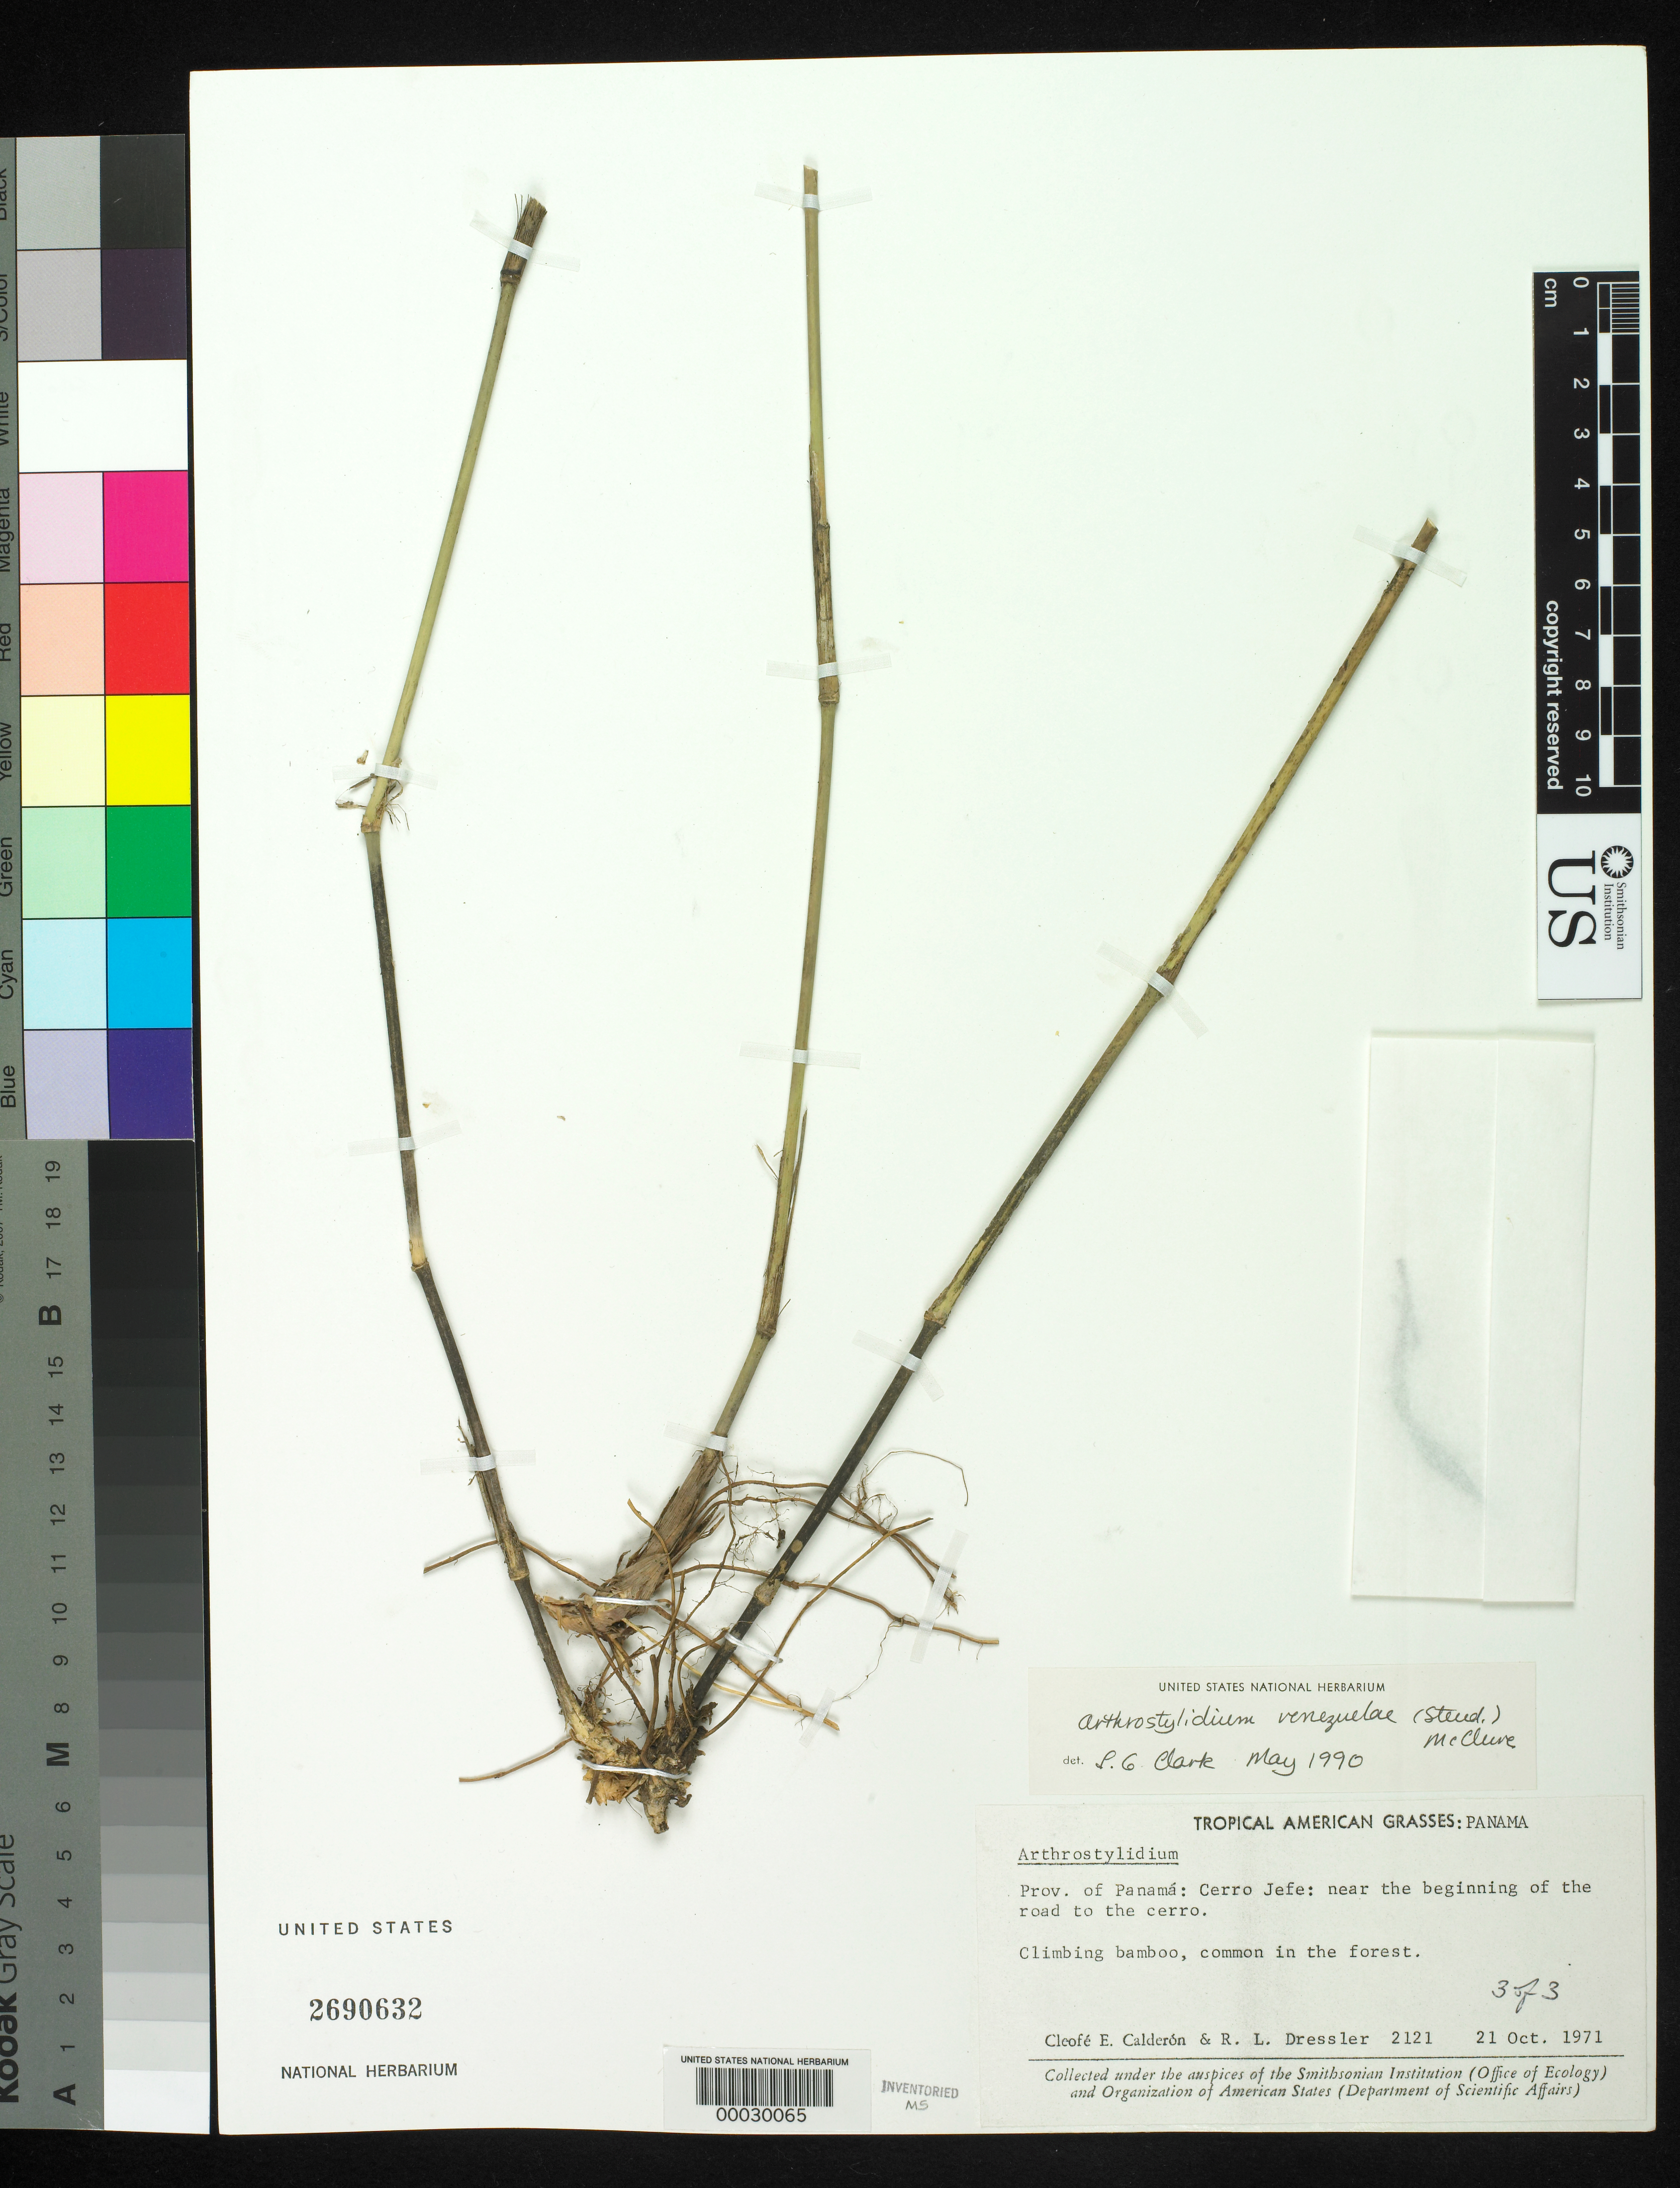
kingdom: Plantae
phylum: Tracheophyta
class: Liliopsida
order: Poales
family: Poaceae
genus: Arthrostylidium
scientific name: Arthrostylidium venezuelae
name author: (Steud.) McClure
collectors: C. E. Calderón & R. Dressler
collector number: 2121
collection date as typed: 21 Oct 1971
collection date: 1971-10-21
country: Panama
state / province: Panamá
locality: Cerro Jefe: near the beginning of the road to the Cerro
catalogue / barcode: US 2690632